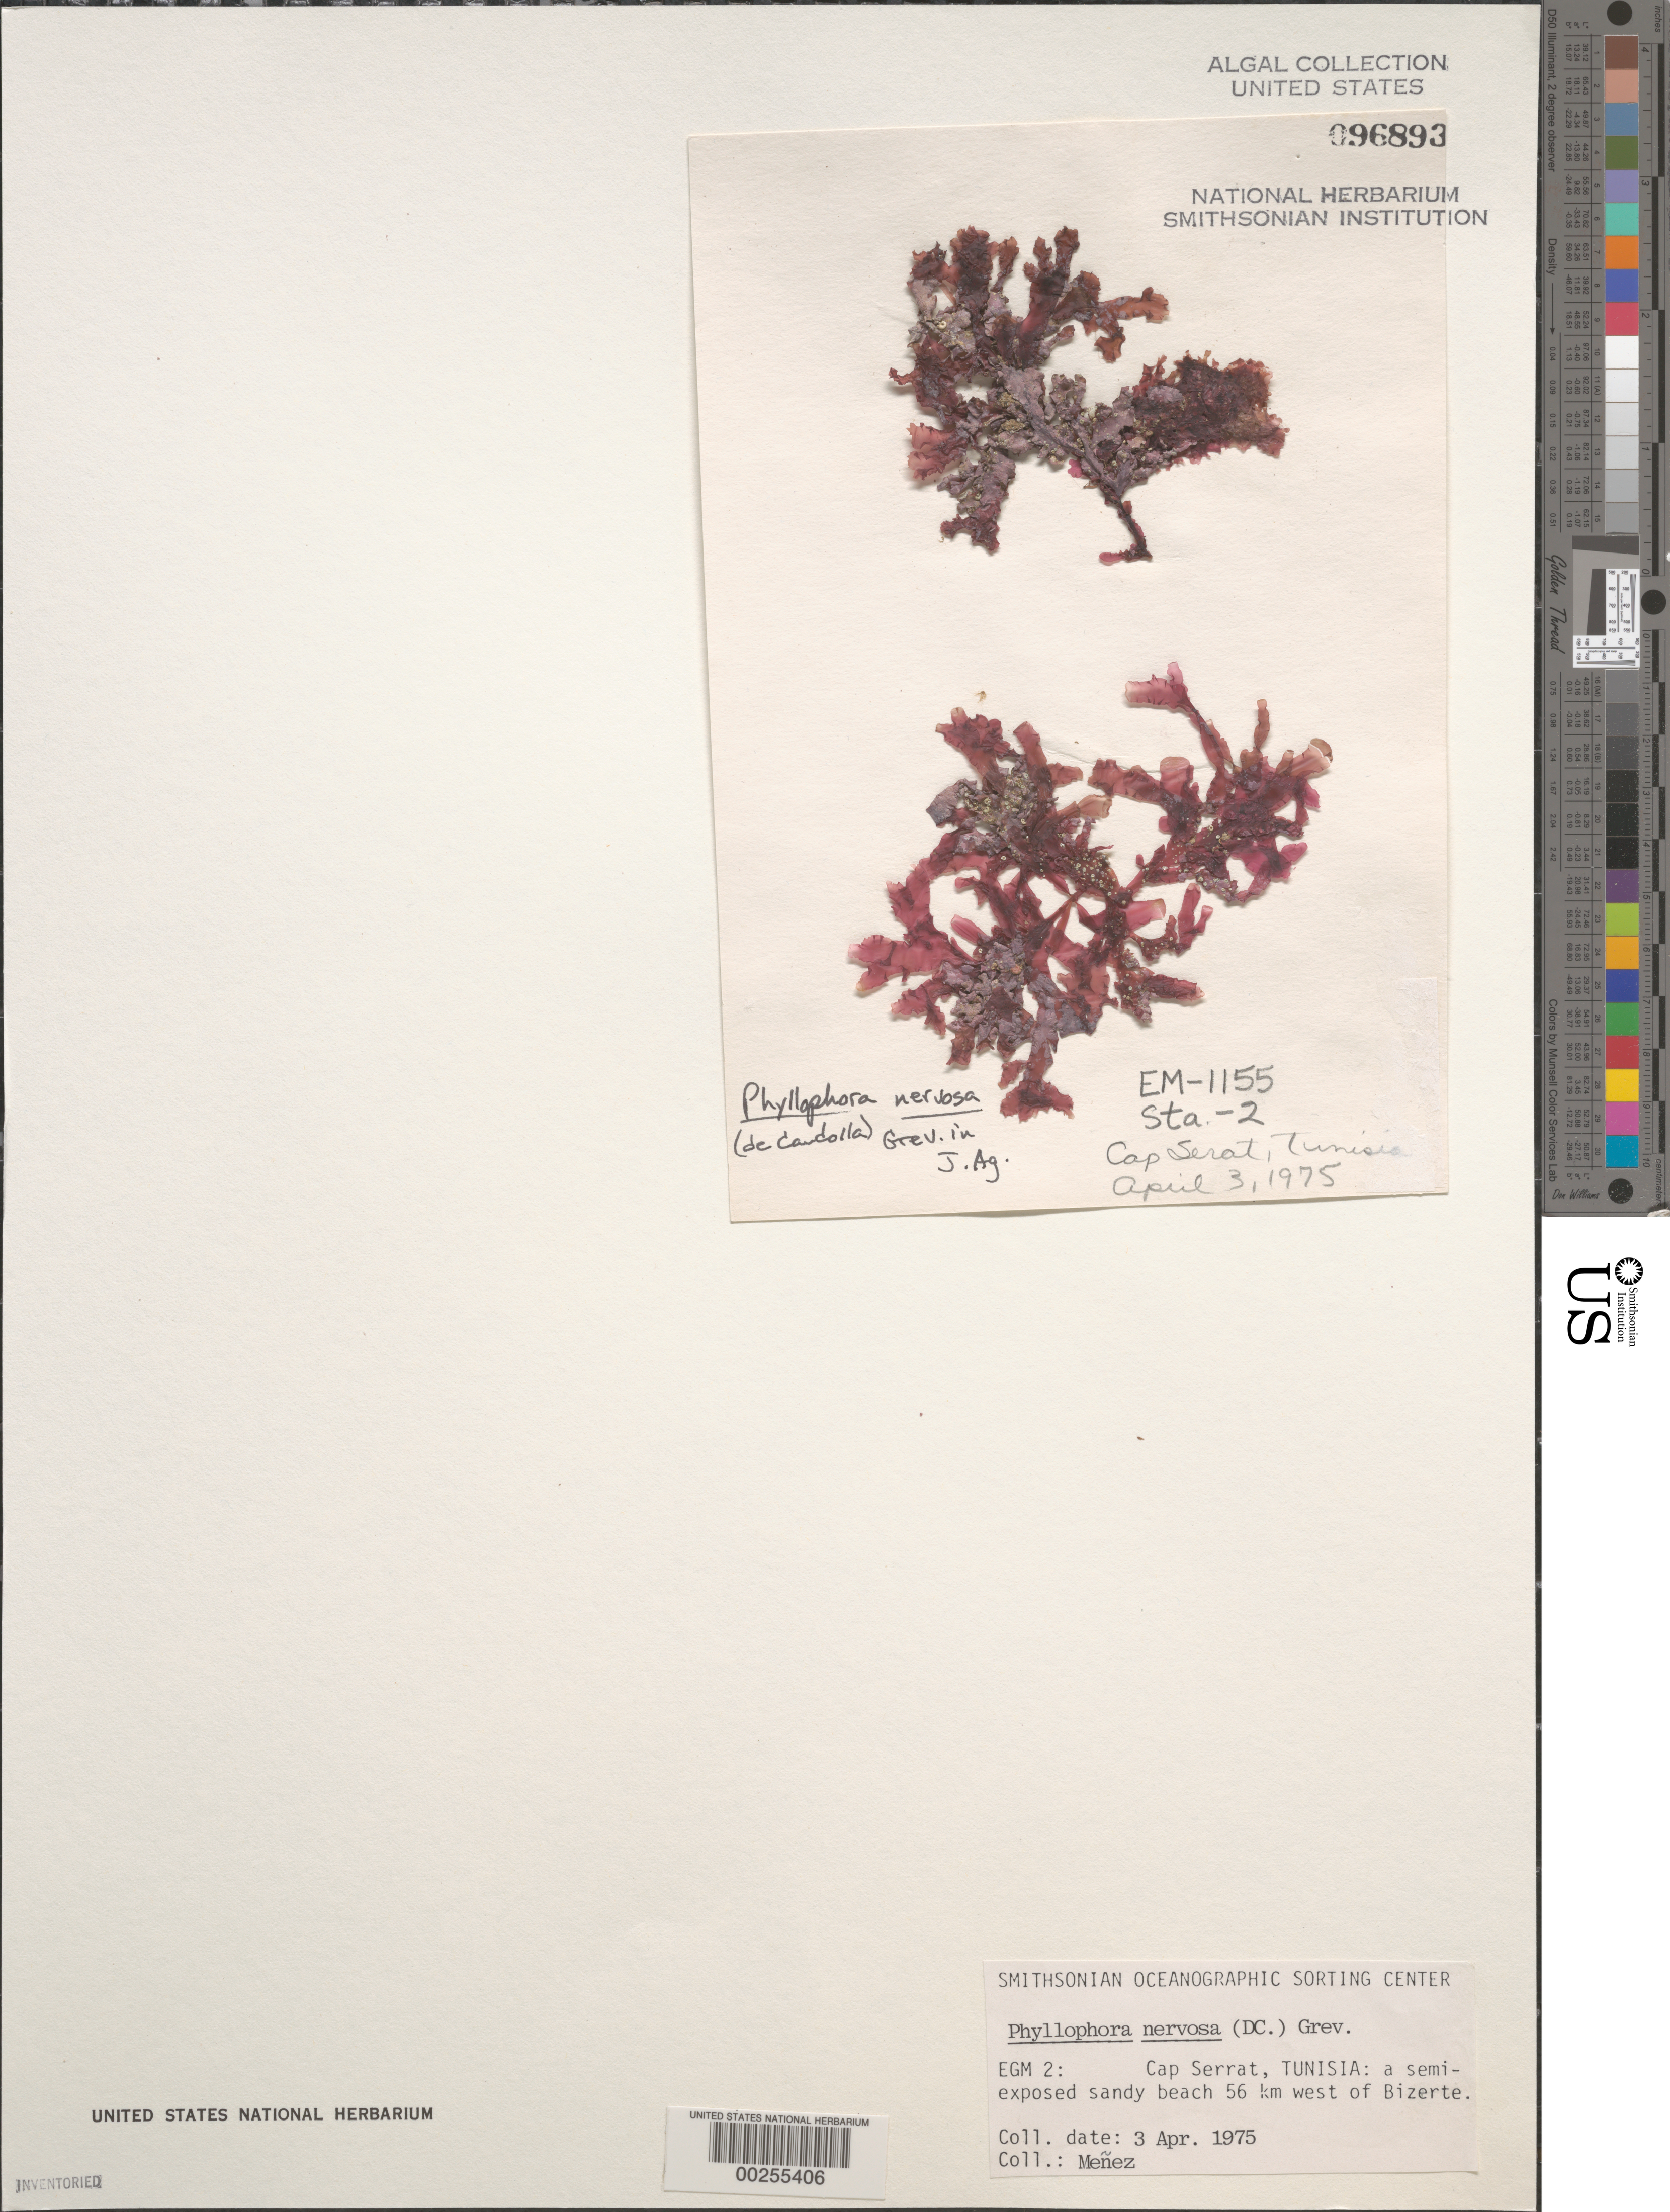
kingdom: Plantae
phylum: Rhodophyta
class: Florideophyceae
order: Gigartinales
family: Phyllophoraceae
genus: Phyllophora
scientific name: Phyllophora crispa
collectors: Meñez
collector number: EGM 2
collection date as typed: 03 Apr 1975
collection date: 1975-04-03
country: Tunisia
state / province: Bizerte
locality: Cap serrat, 56 km west of bizerte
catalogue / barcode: US 96893